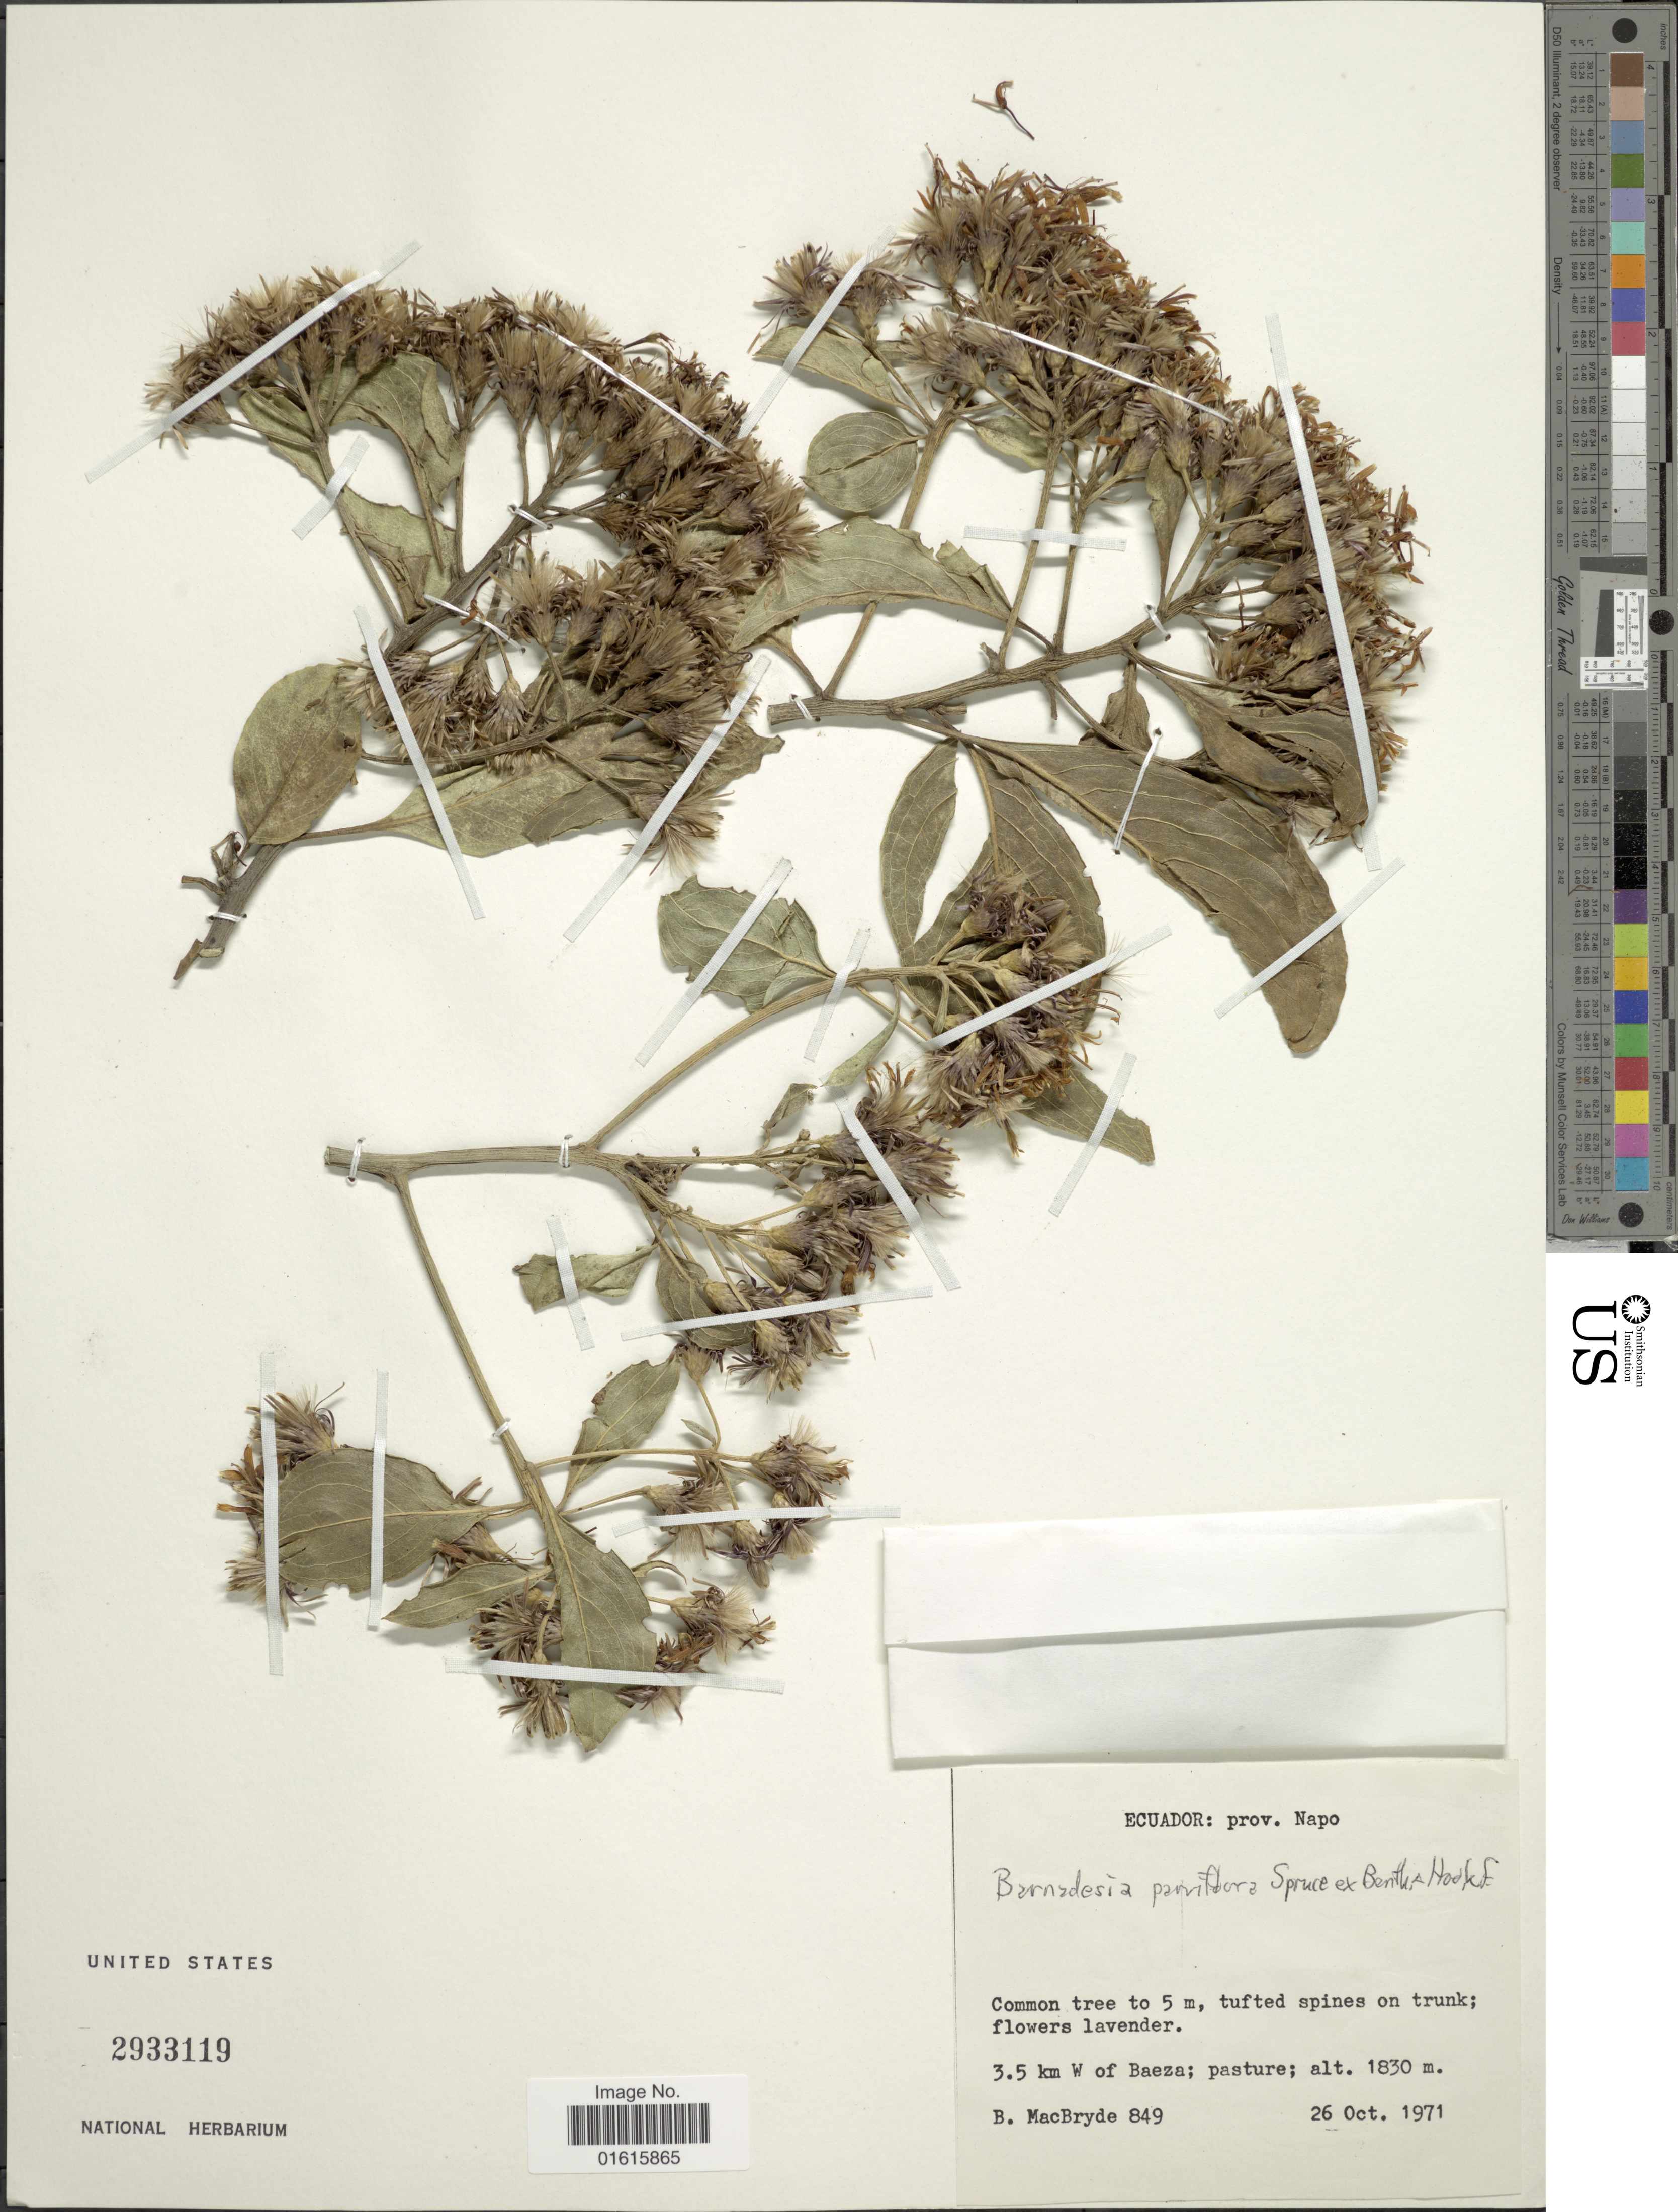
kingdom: Plantae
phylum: Tracheophyta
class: Magnoliopsida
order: Asterales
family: Asteraceae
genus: Barnadesia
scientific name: Barnadesia parviflora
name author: Spruce ex Benth. & Hook. f.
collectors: B. MacBryde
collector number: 849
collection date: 1971-10-26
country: Ecuador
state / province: Napo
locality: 3.5 km W of Baeza; pasture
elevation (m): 1830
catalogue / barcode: US 2933119